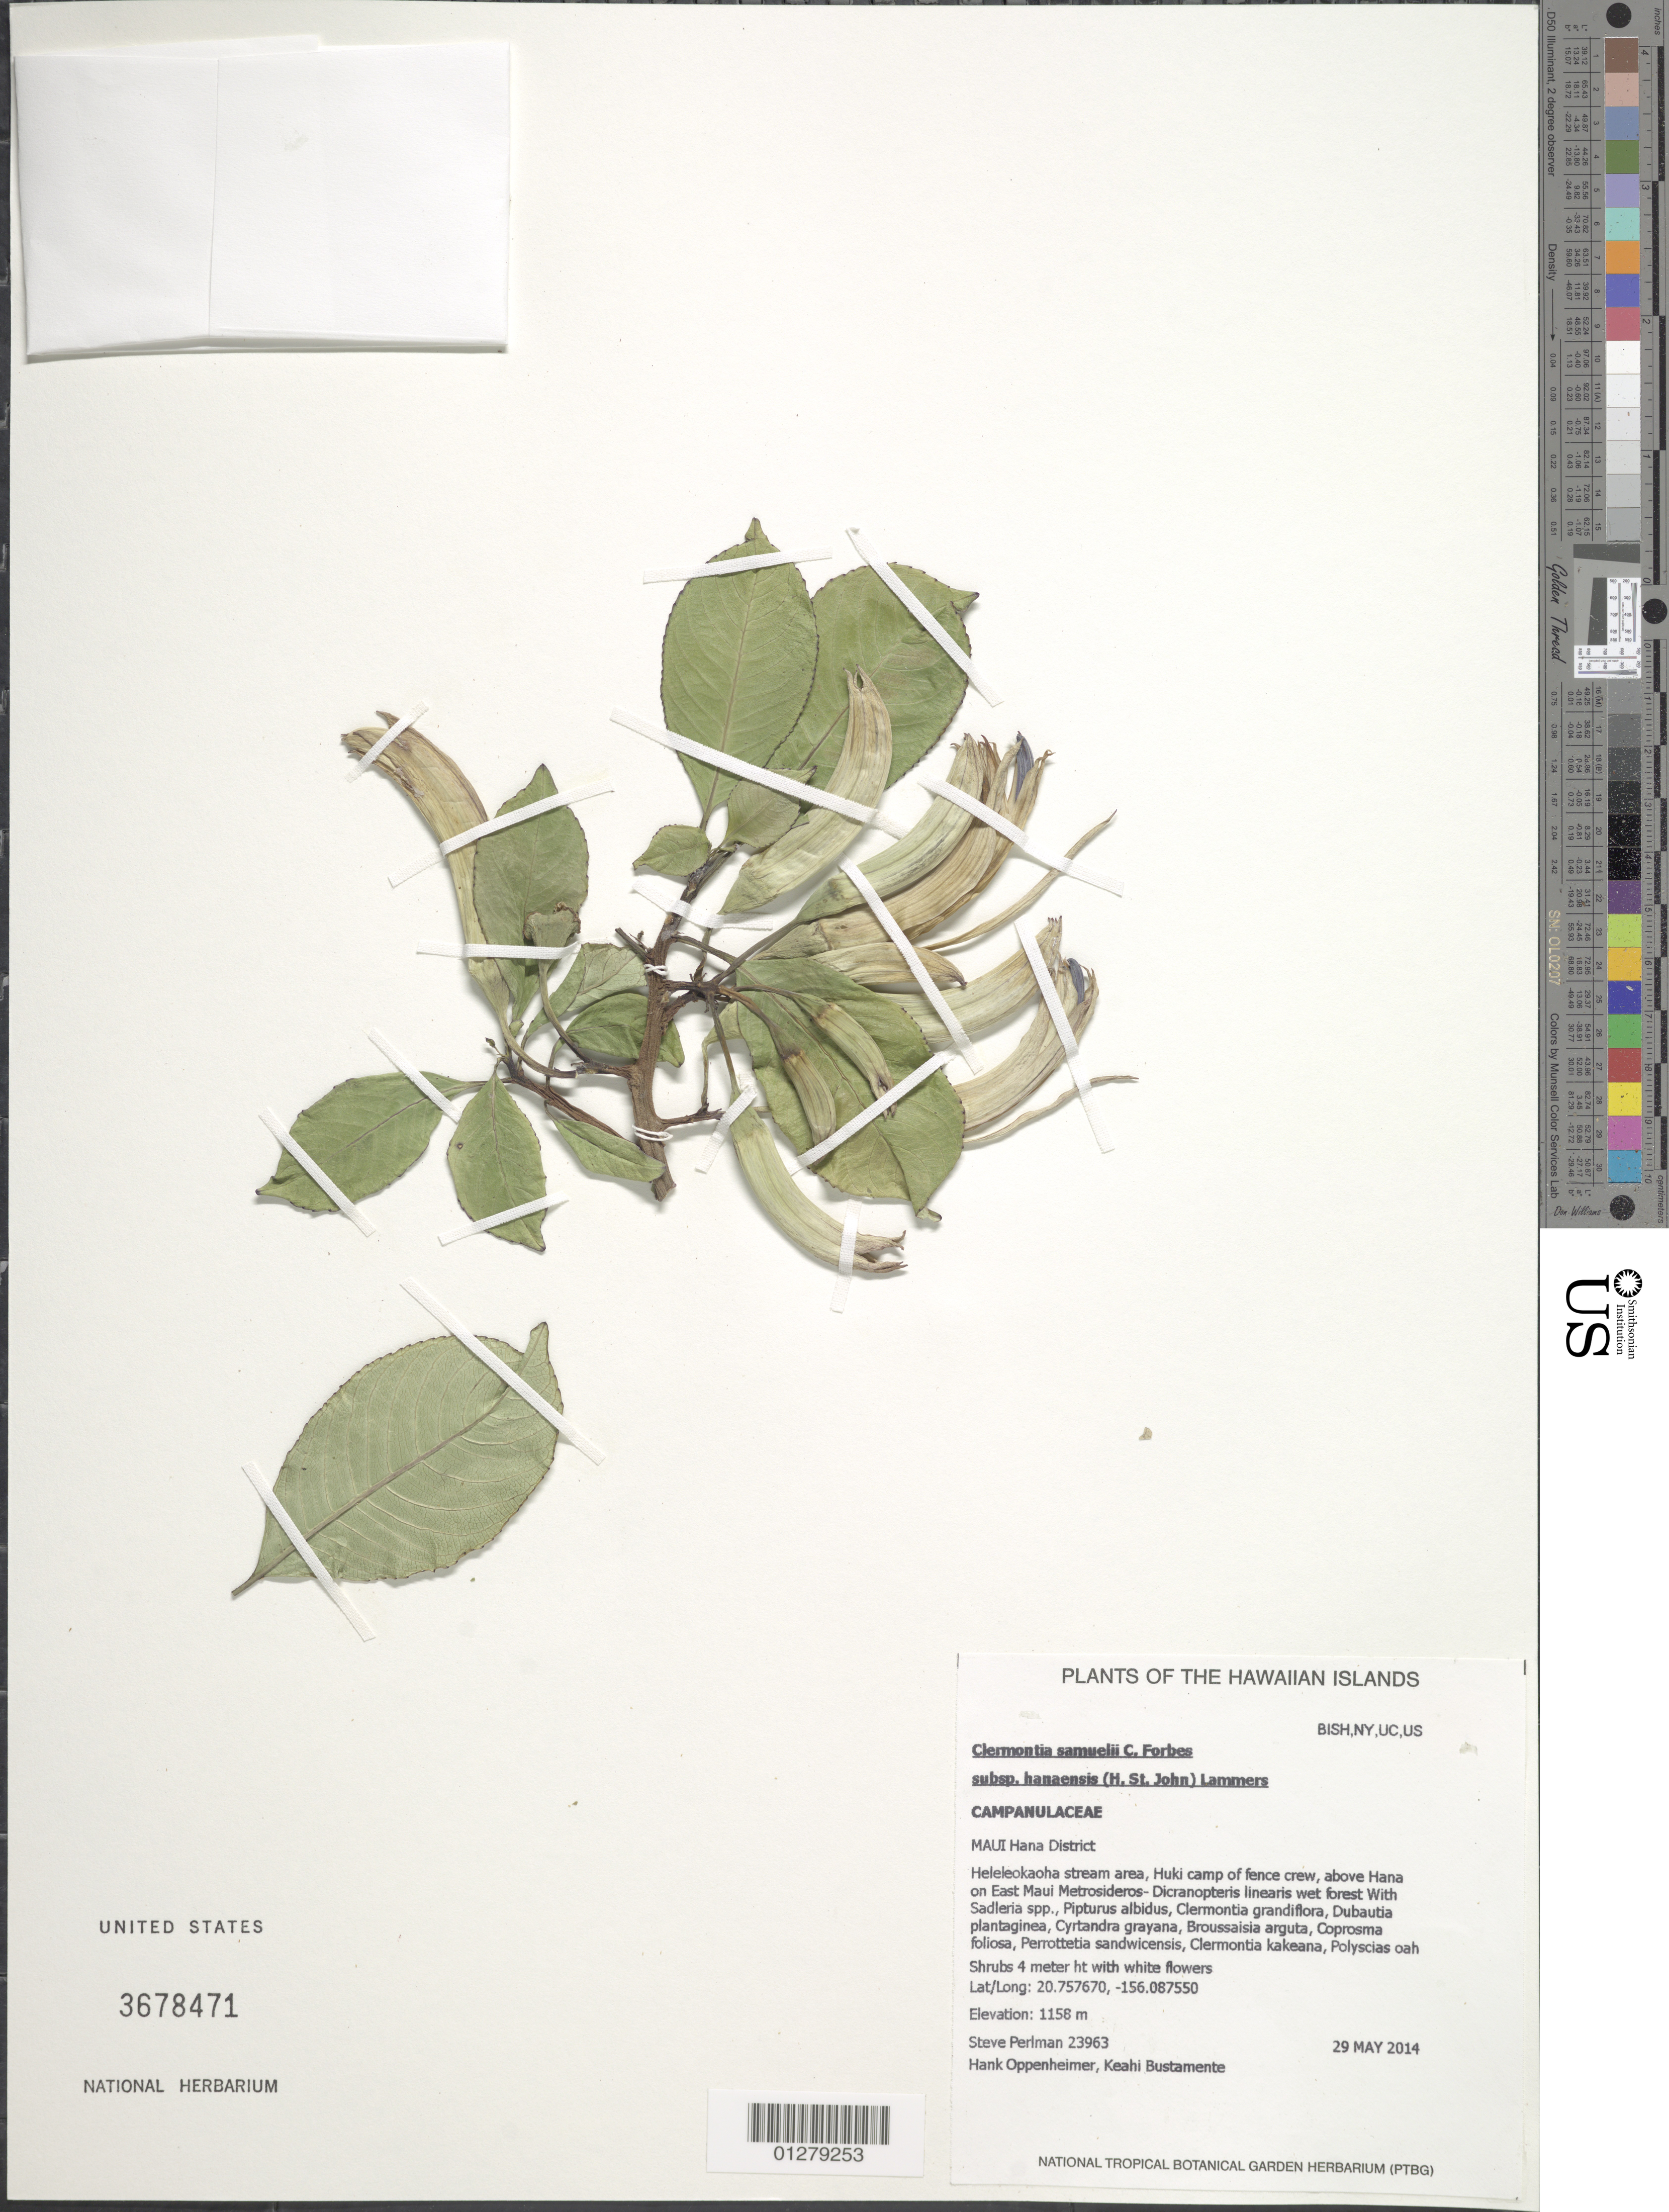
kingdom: Plantae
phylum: Tracheophyta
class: Magnoliopsida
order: Asterales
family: Campanulaceae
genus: Clermontia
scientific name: Clermontia samuelii subsp. hanaensis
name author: C.N. Forbes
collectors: S. P. Perlman, H. L. Oppenheimer & K. M. Bustamente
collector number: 23963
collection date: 2014-05-28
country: United States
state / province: Hawaii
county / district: Maui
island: Maui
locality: East Maui, Hana District, Heleleokaoha stream area, Huki camp of fence crew, above Hana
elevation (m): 1158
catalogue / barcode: US 3678471